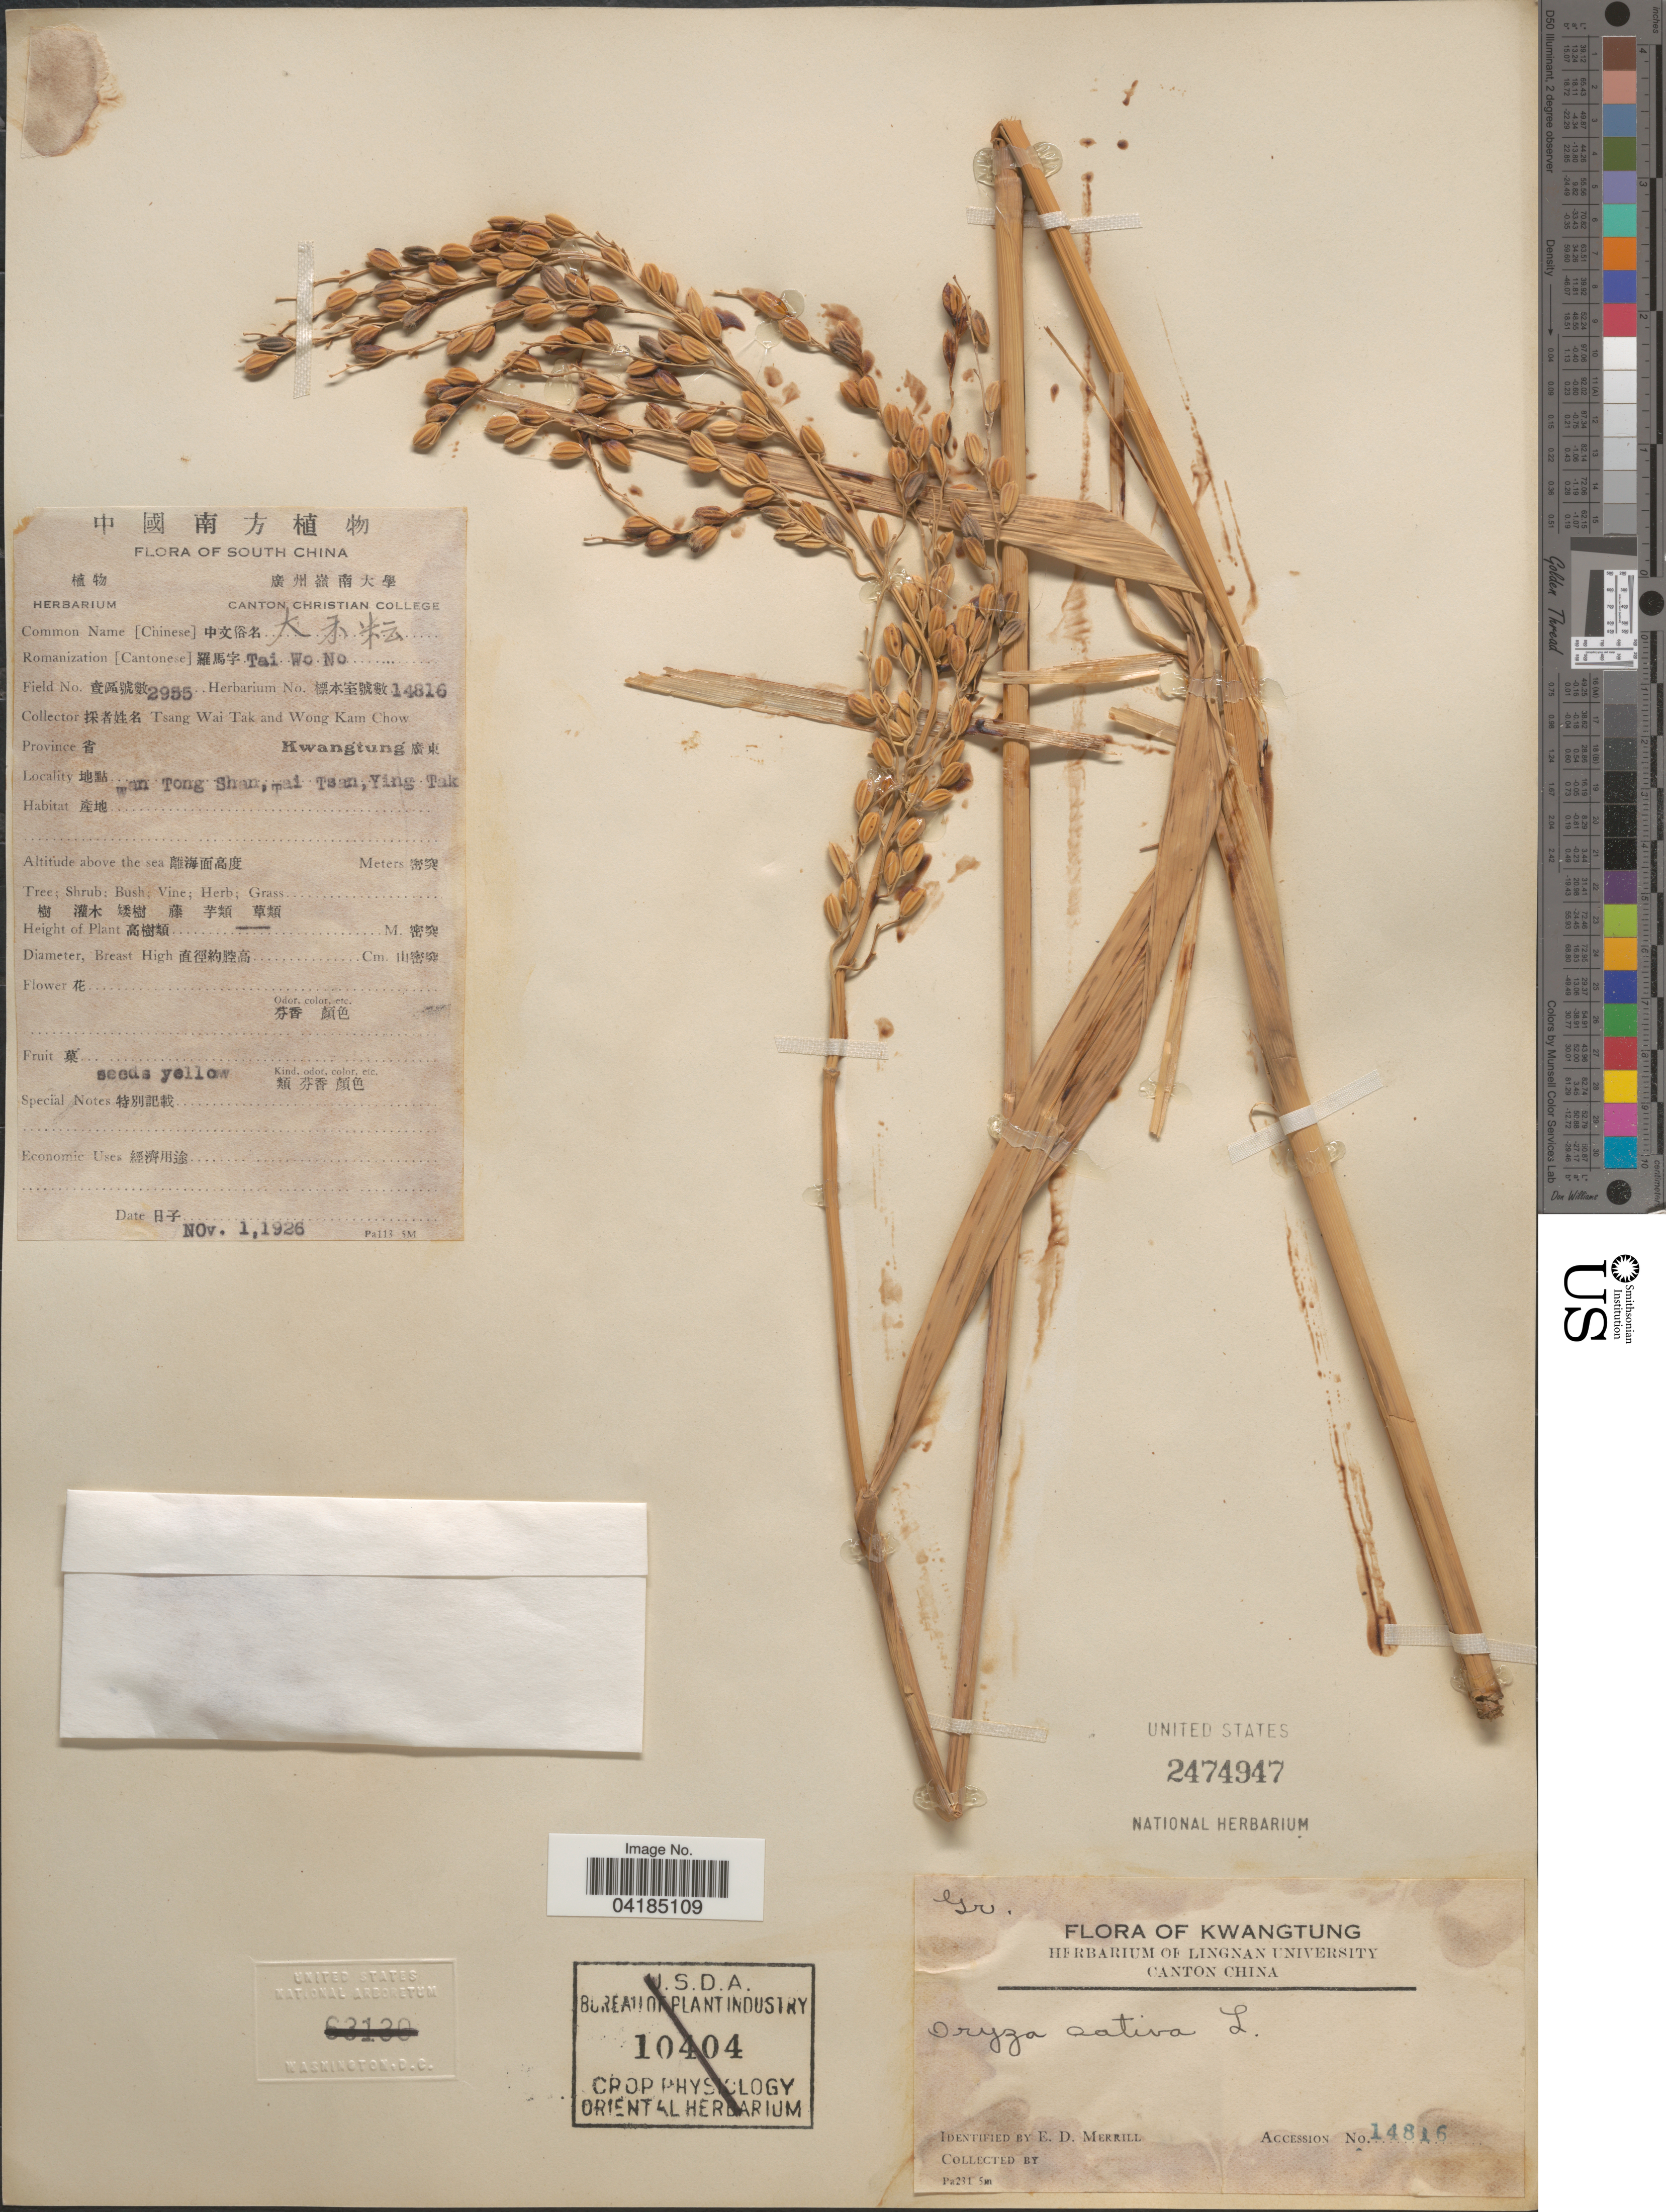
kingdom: Plantae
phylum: Tracheophyta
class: Liliopsida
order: Poales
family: Poaceae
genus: Oryza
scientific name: Oryza sativa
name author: L.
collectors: W. T. Tsang & W. Chow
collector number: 2955/14816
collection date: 1926-11-01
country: China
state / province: Guangdong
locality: South China. Province Kwangtung. X. Wan Tong Shan, Tai Tsan, Ying Tak.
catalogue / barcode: US 2474947